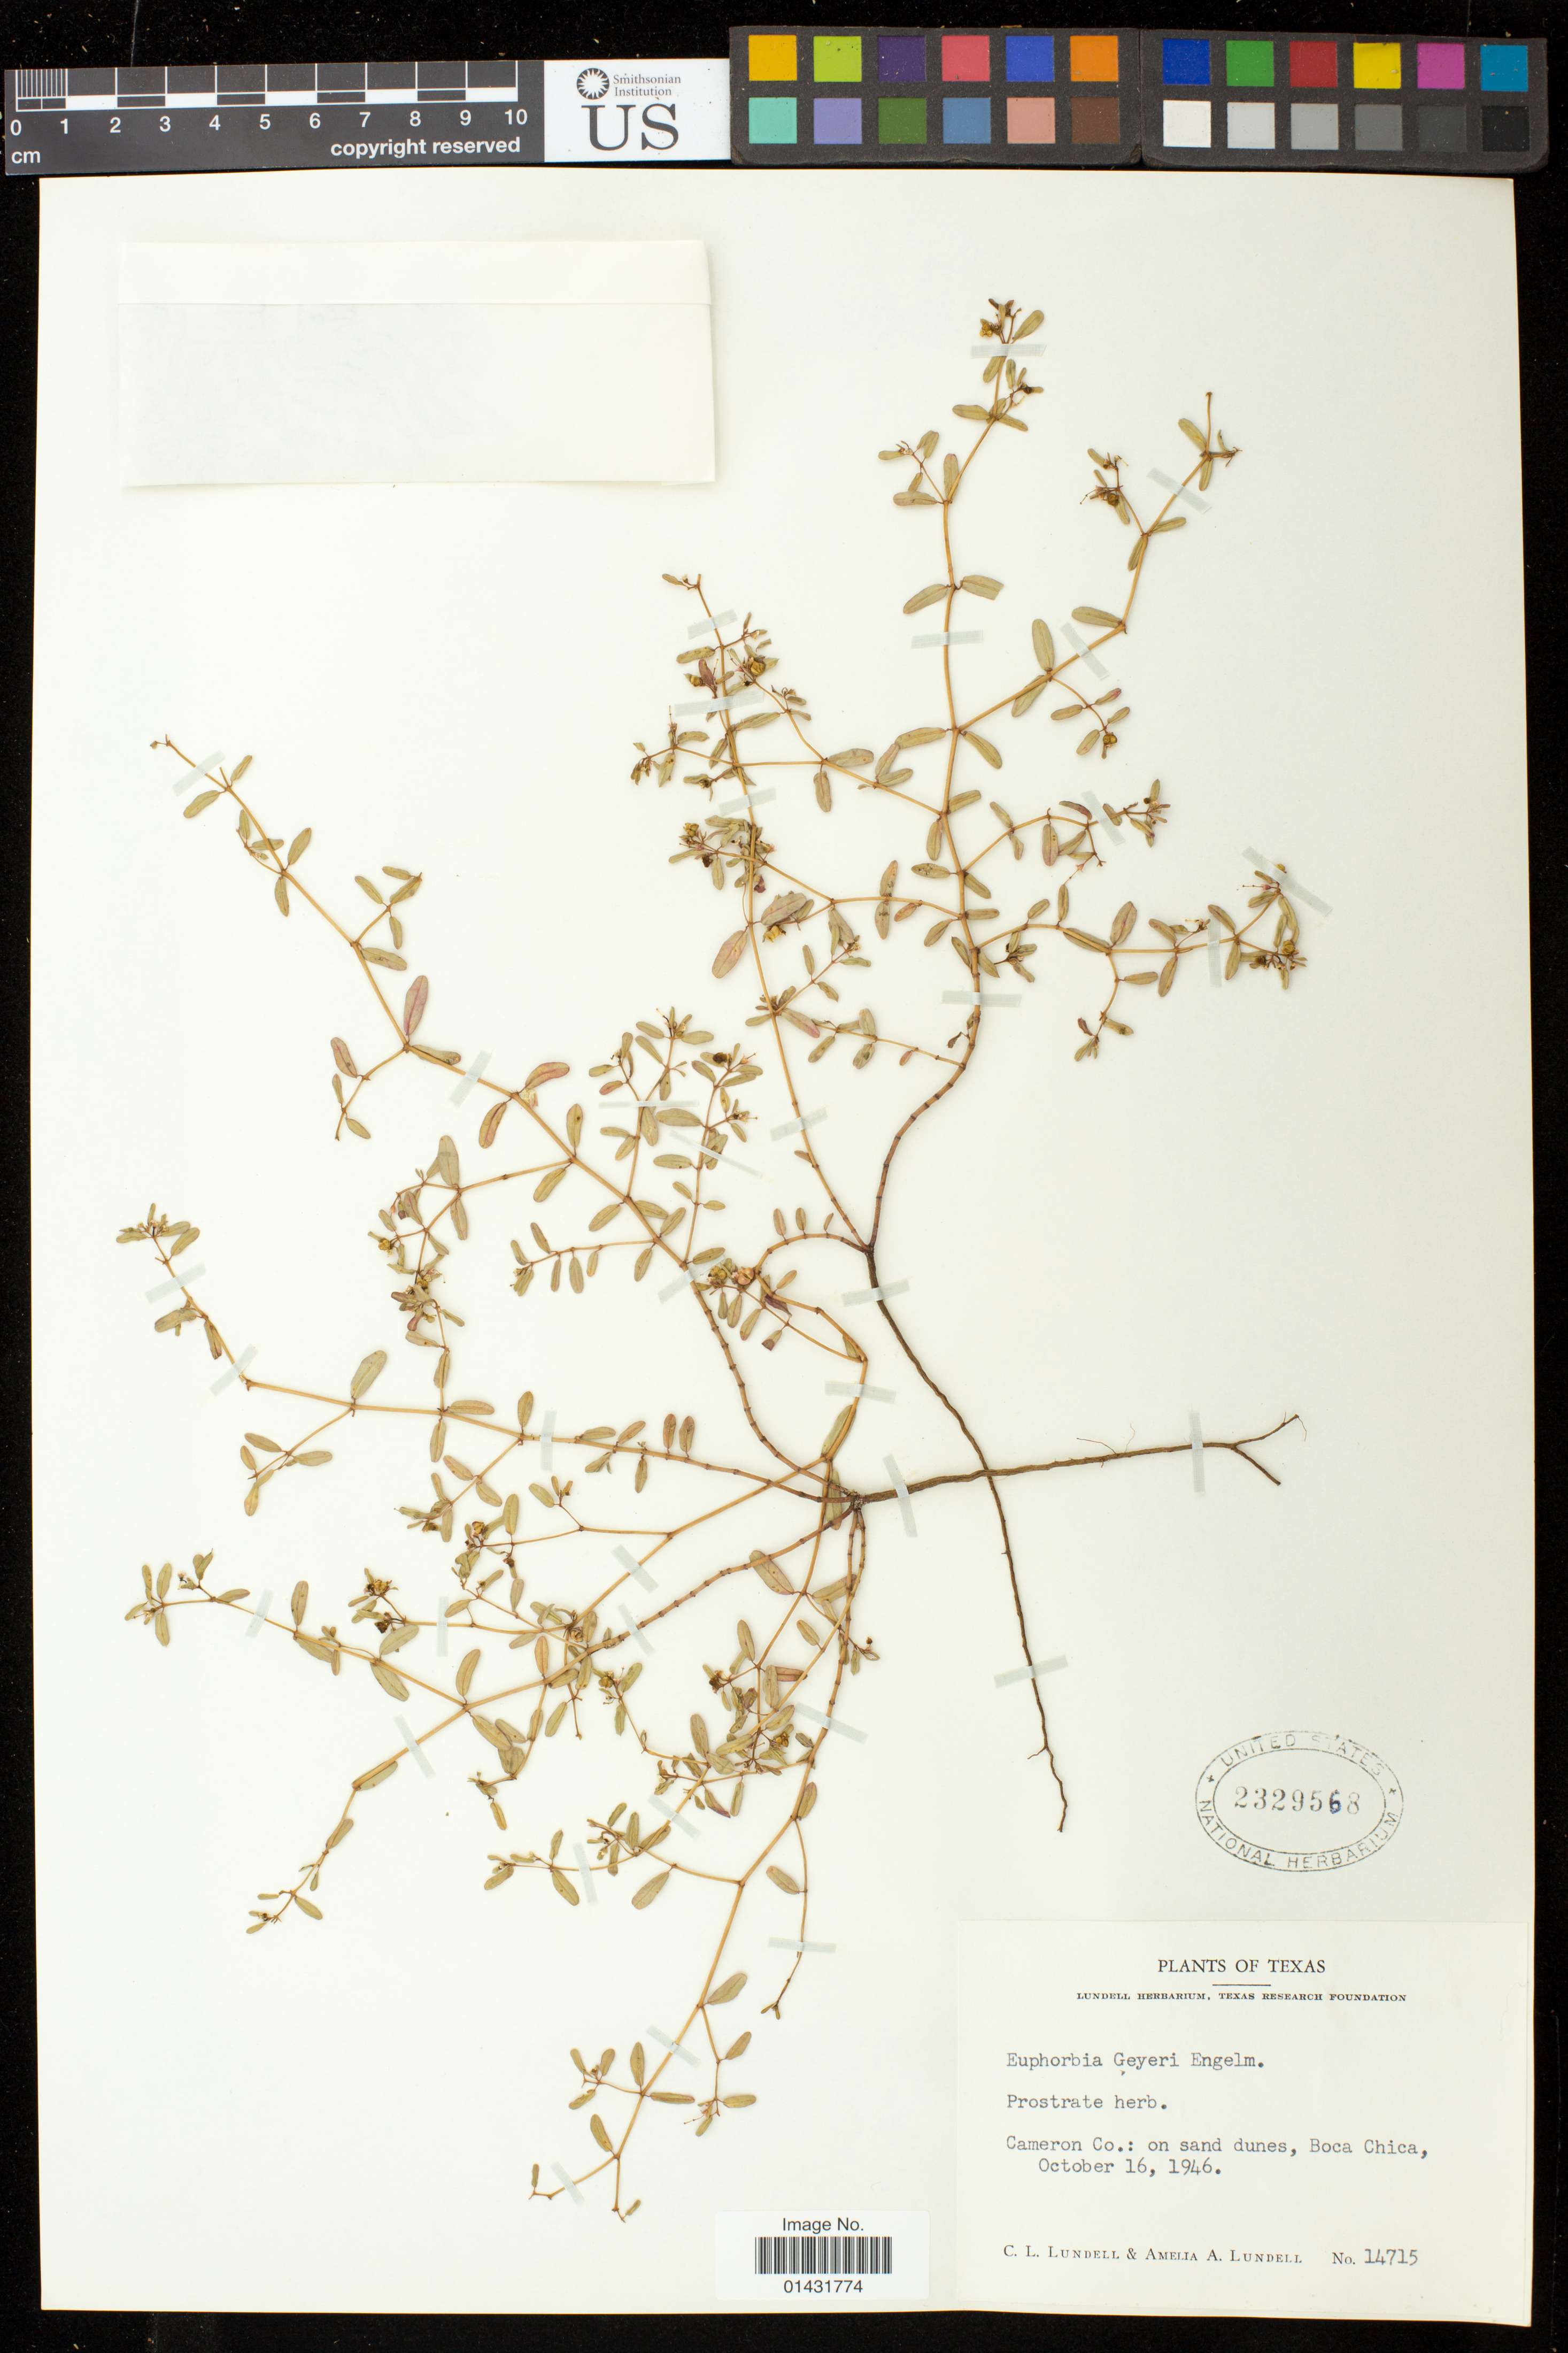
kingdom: Plantae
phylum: Tracheophyta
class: Magnoliopsida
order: Malpighiales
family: Euphorbiaceae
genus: Euphorbia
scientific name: Euphorbia geyeri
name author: Engelm.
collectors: C. L. Lundell & A. A. Lundell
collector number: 14715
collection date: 1946-10-16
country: United States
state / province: Texas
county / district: Cameron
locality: Sand dunes, Boca Chica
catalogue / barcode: US 2329568